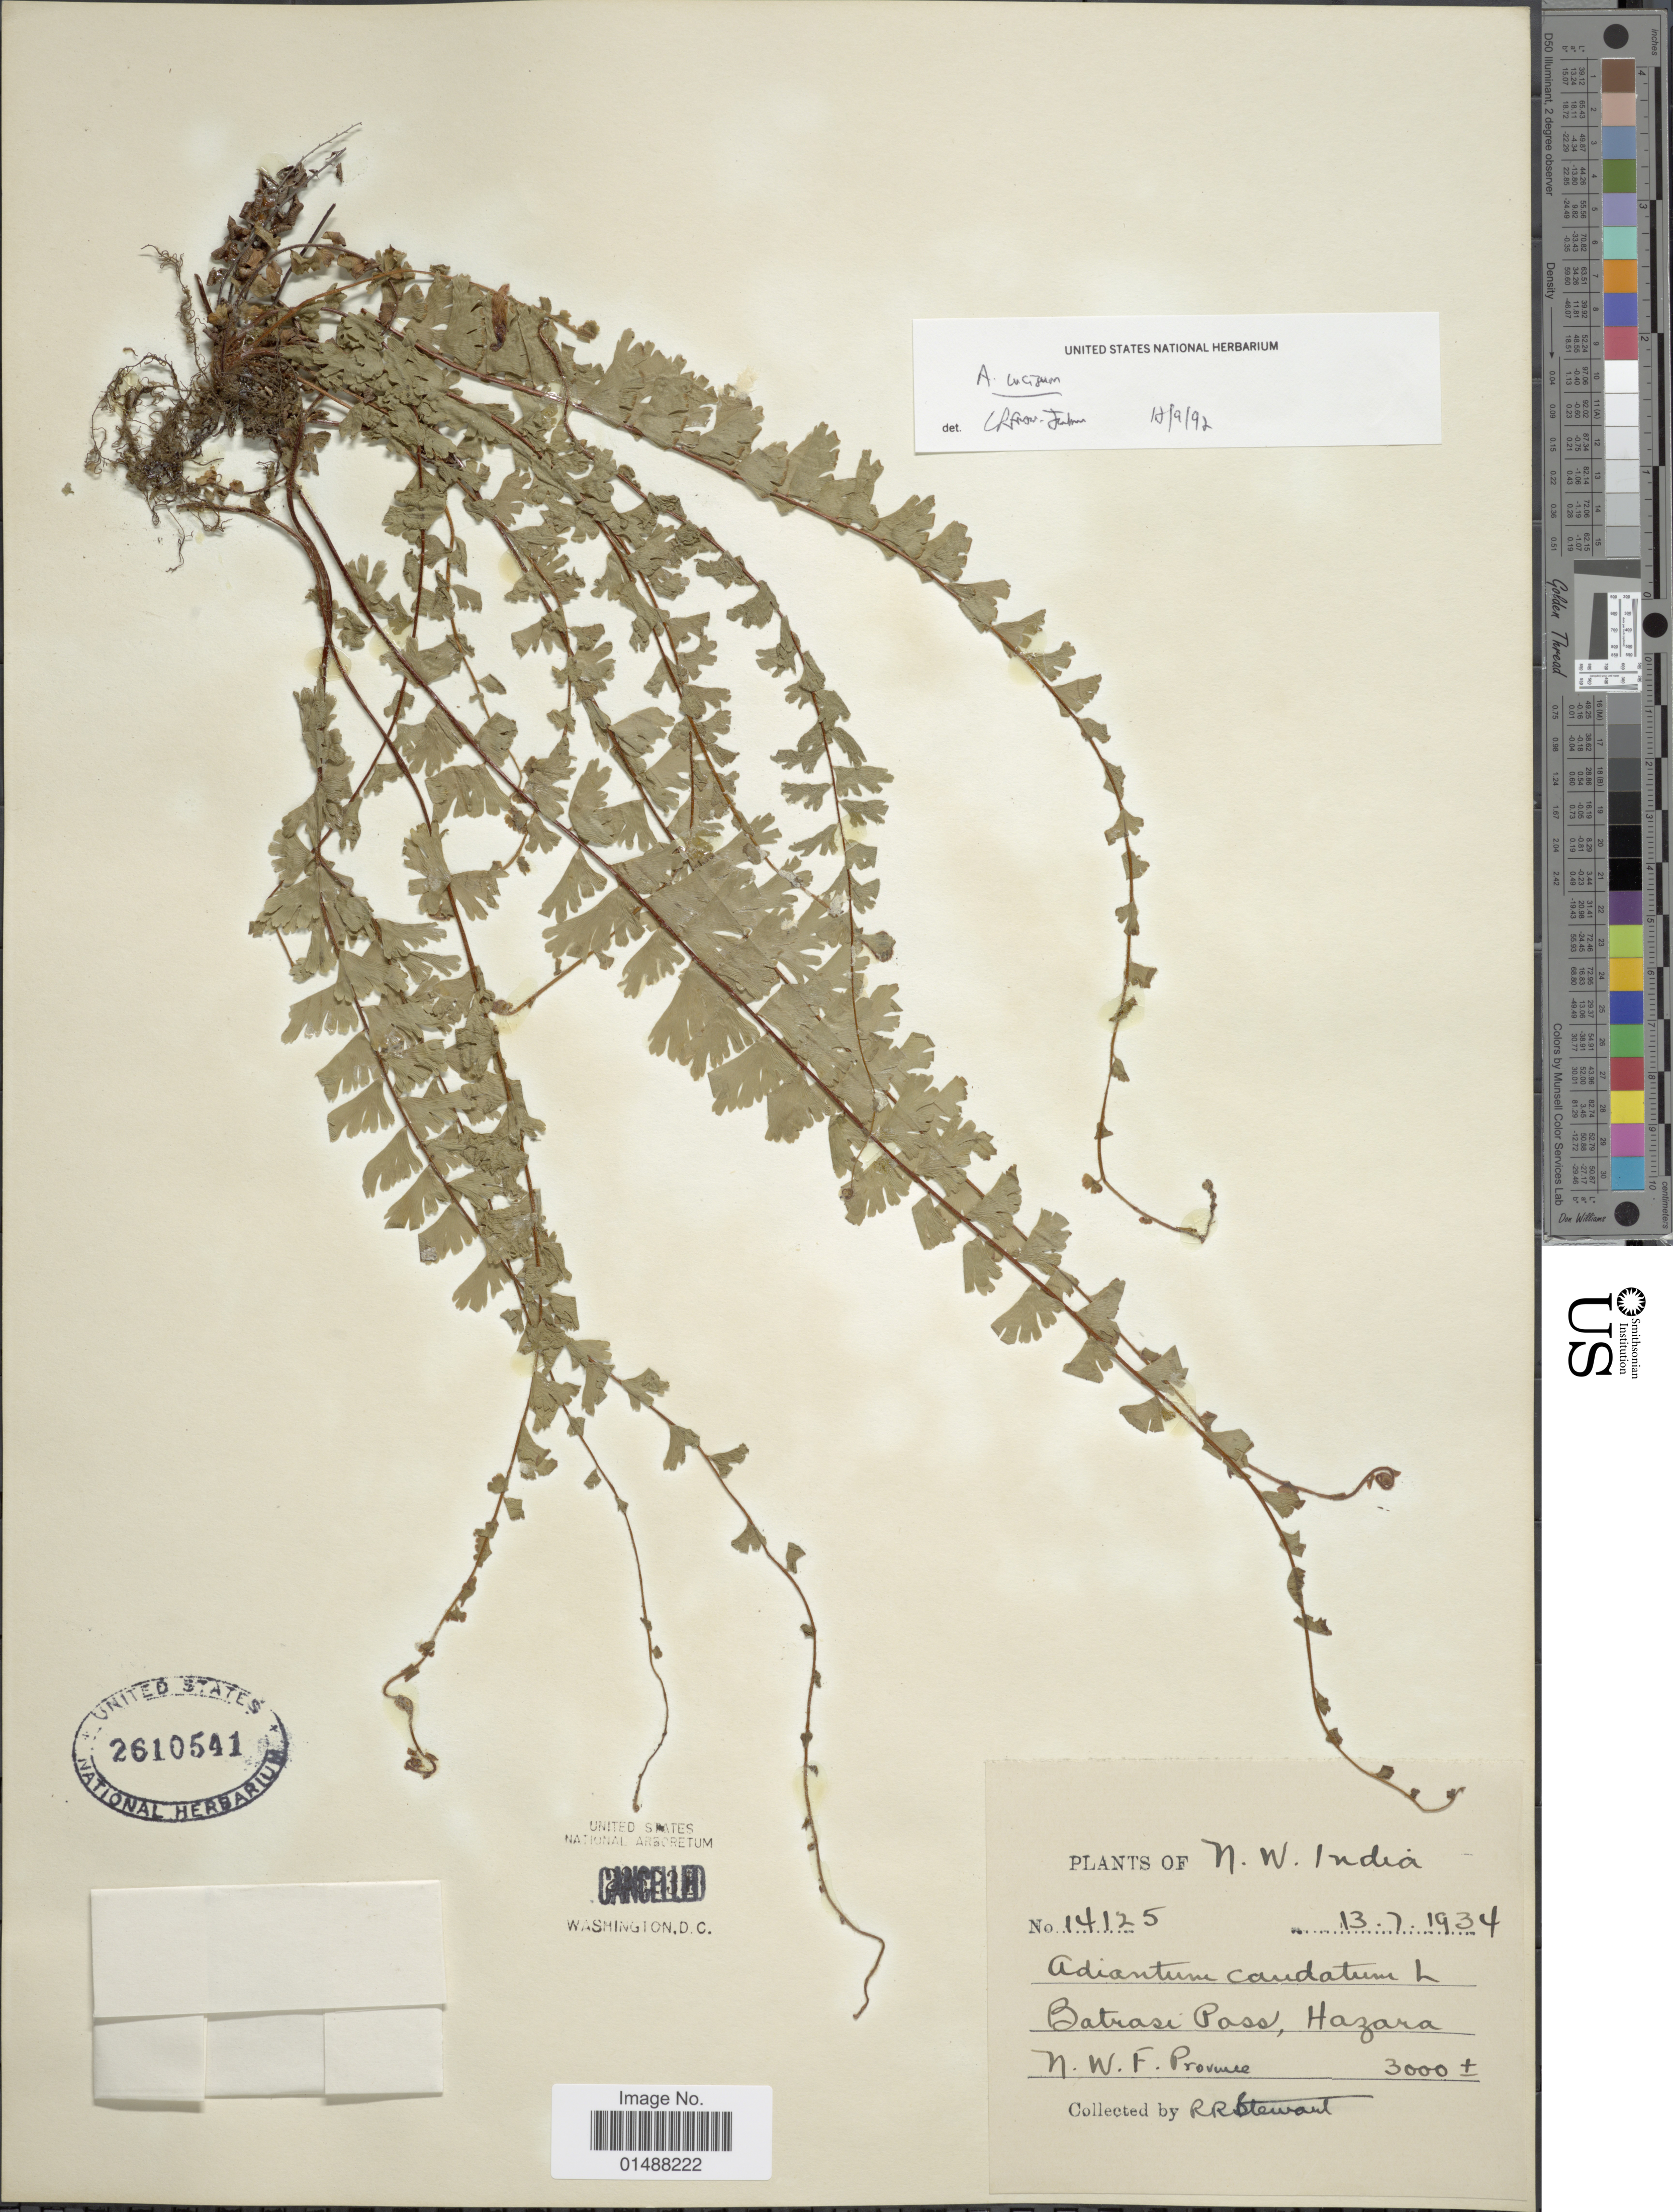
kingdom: Plantae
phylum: Tracheophyta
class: Polypodiopsida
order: Polypodiales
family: Pteridaceae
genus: Adiantum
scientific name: Adiantum caudatum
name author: L.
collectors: R. R. Stewart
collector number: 14125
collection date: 1934-07-13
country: Pakistan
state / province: Khyber Pakhtunkhwa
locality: N.W. India, Batrasi Pass, Hazara, N. W. F. Province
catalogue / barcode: US 261051